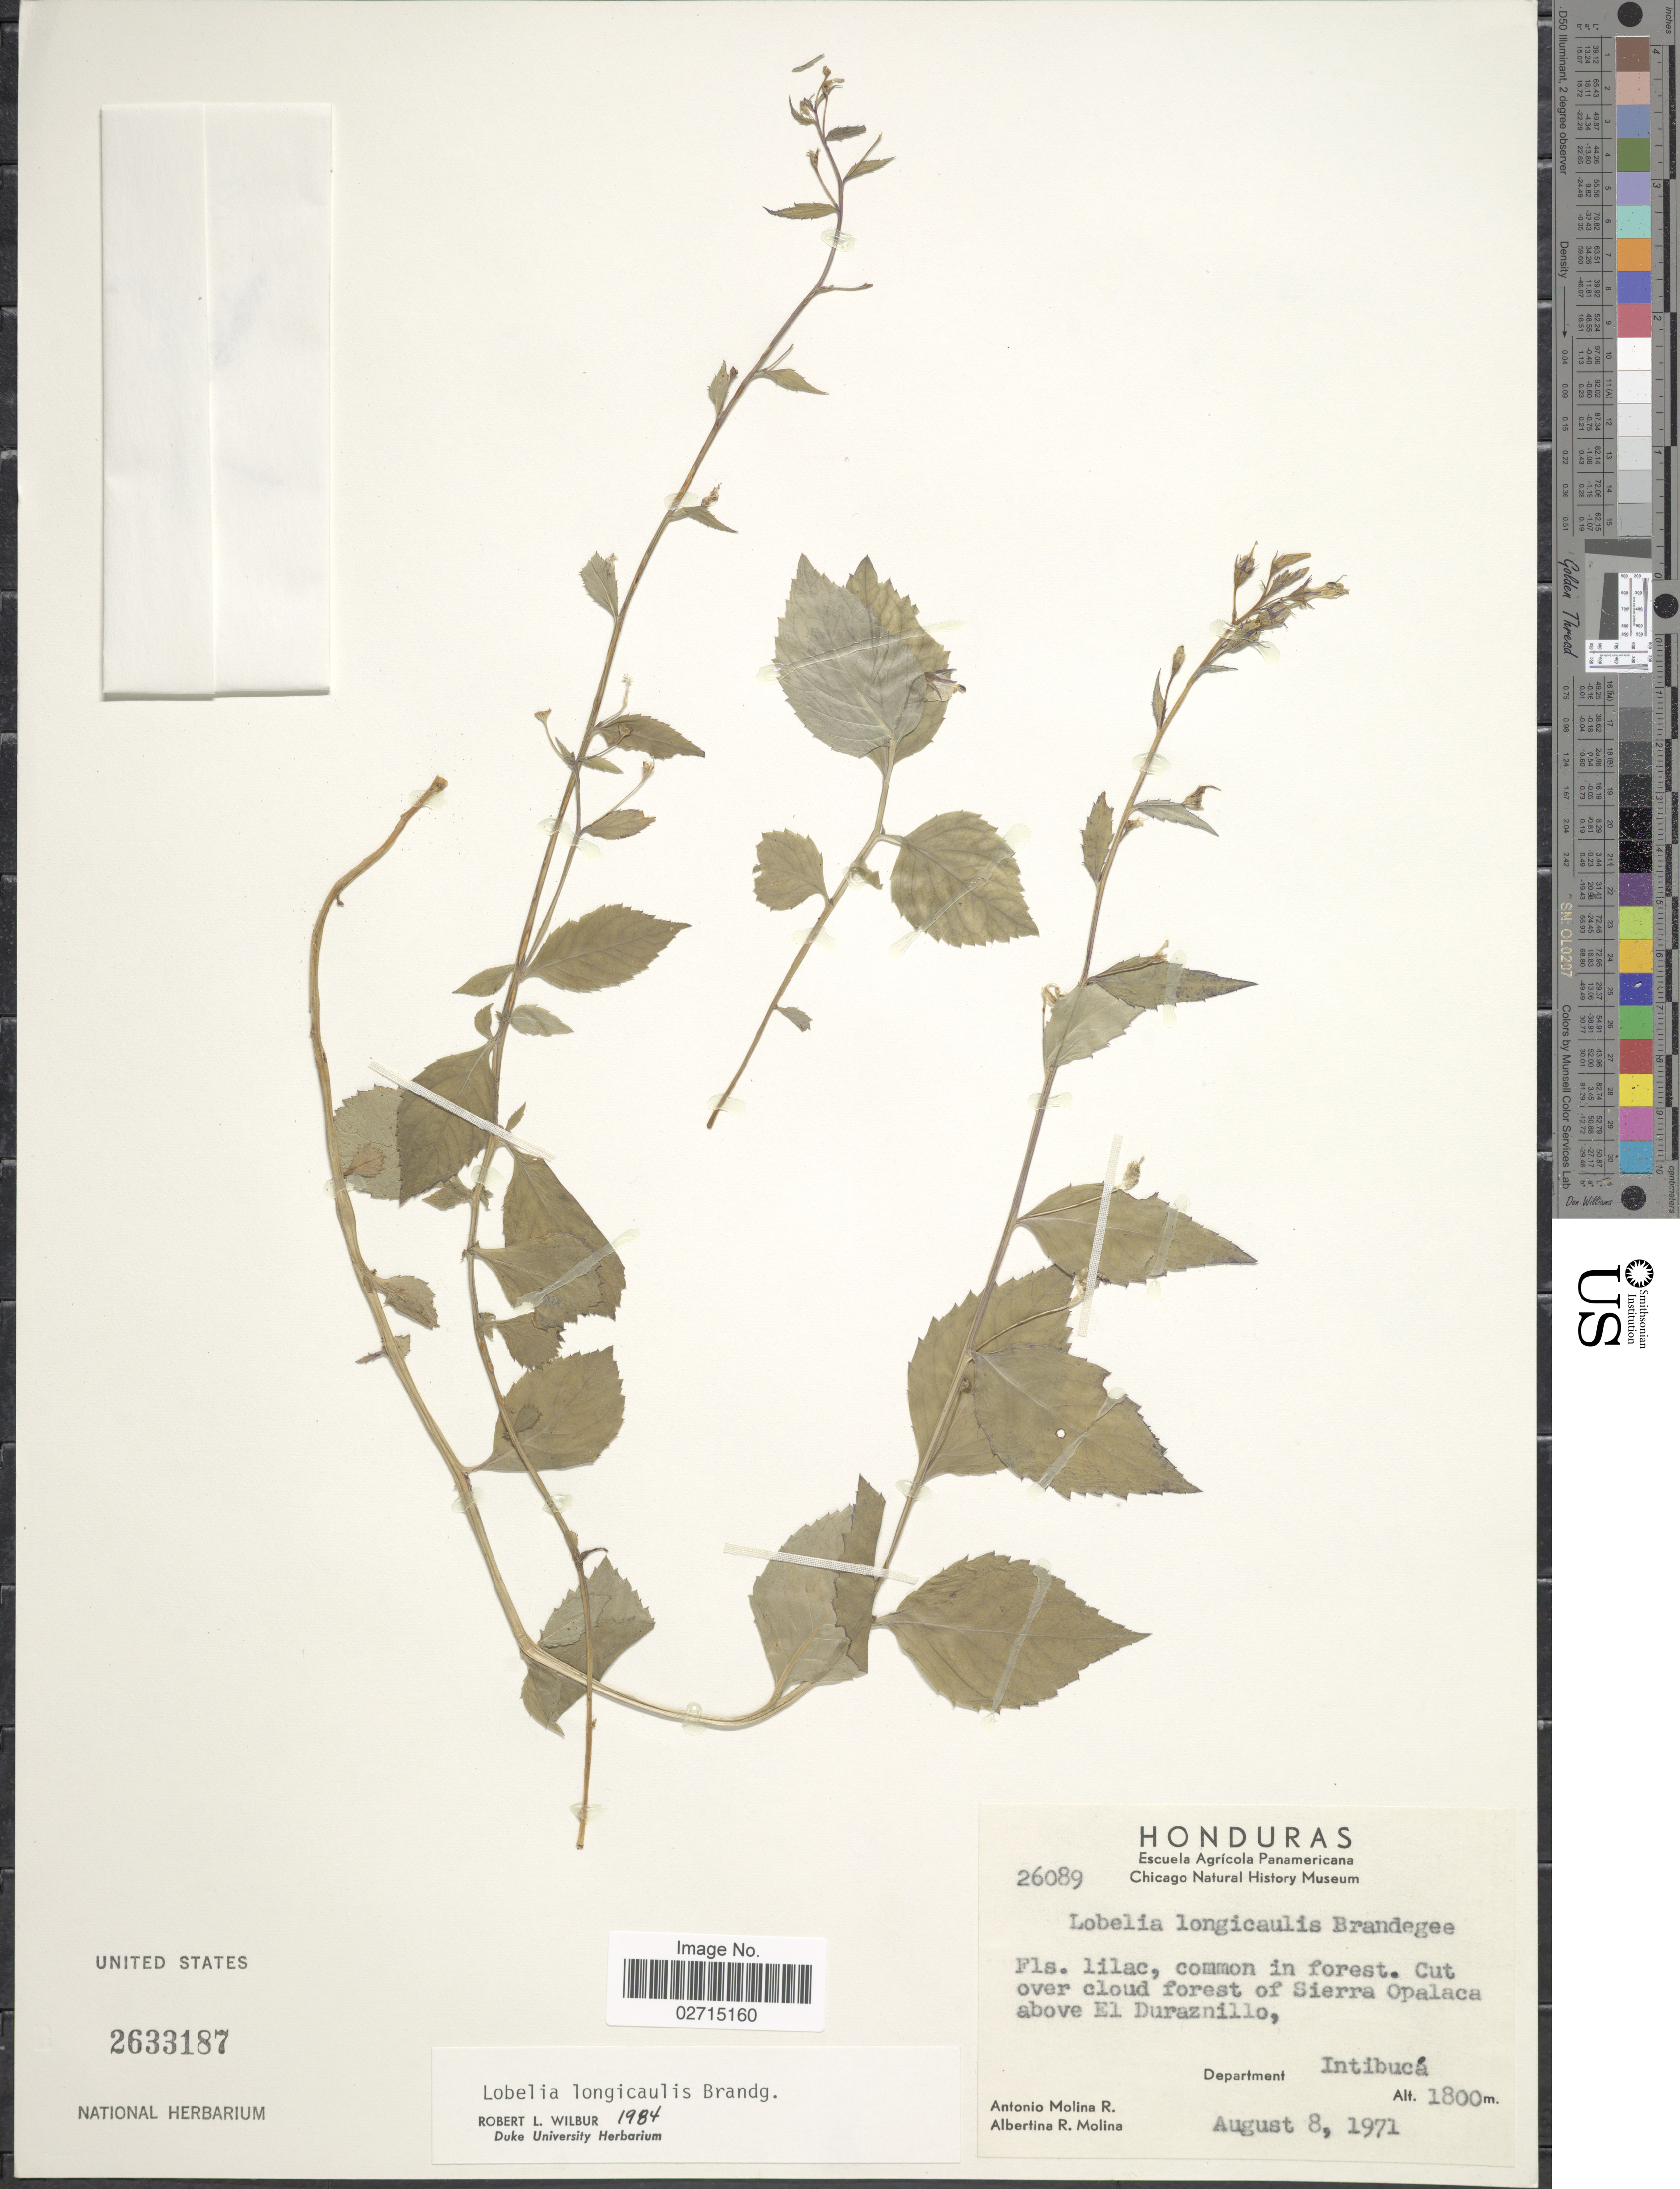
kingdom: Plantae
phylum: Tracheophyta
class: Magnoliopsida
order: Asterales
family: Campanulaceae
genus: Lobelia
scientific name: Lobelia longicaulis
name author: Brandegee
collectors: A. Molina R. & A. R. Molina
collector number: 26089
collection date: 1971-08-08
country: Honduras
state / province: Intibuca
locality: Cut over cloud forest of Sierra Opalaca above El Duraznillo, Department Intibucá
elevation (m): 1800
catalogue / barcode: US 2633187